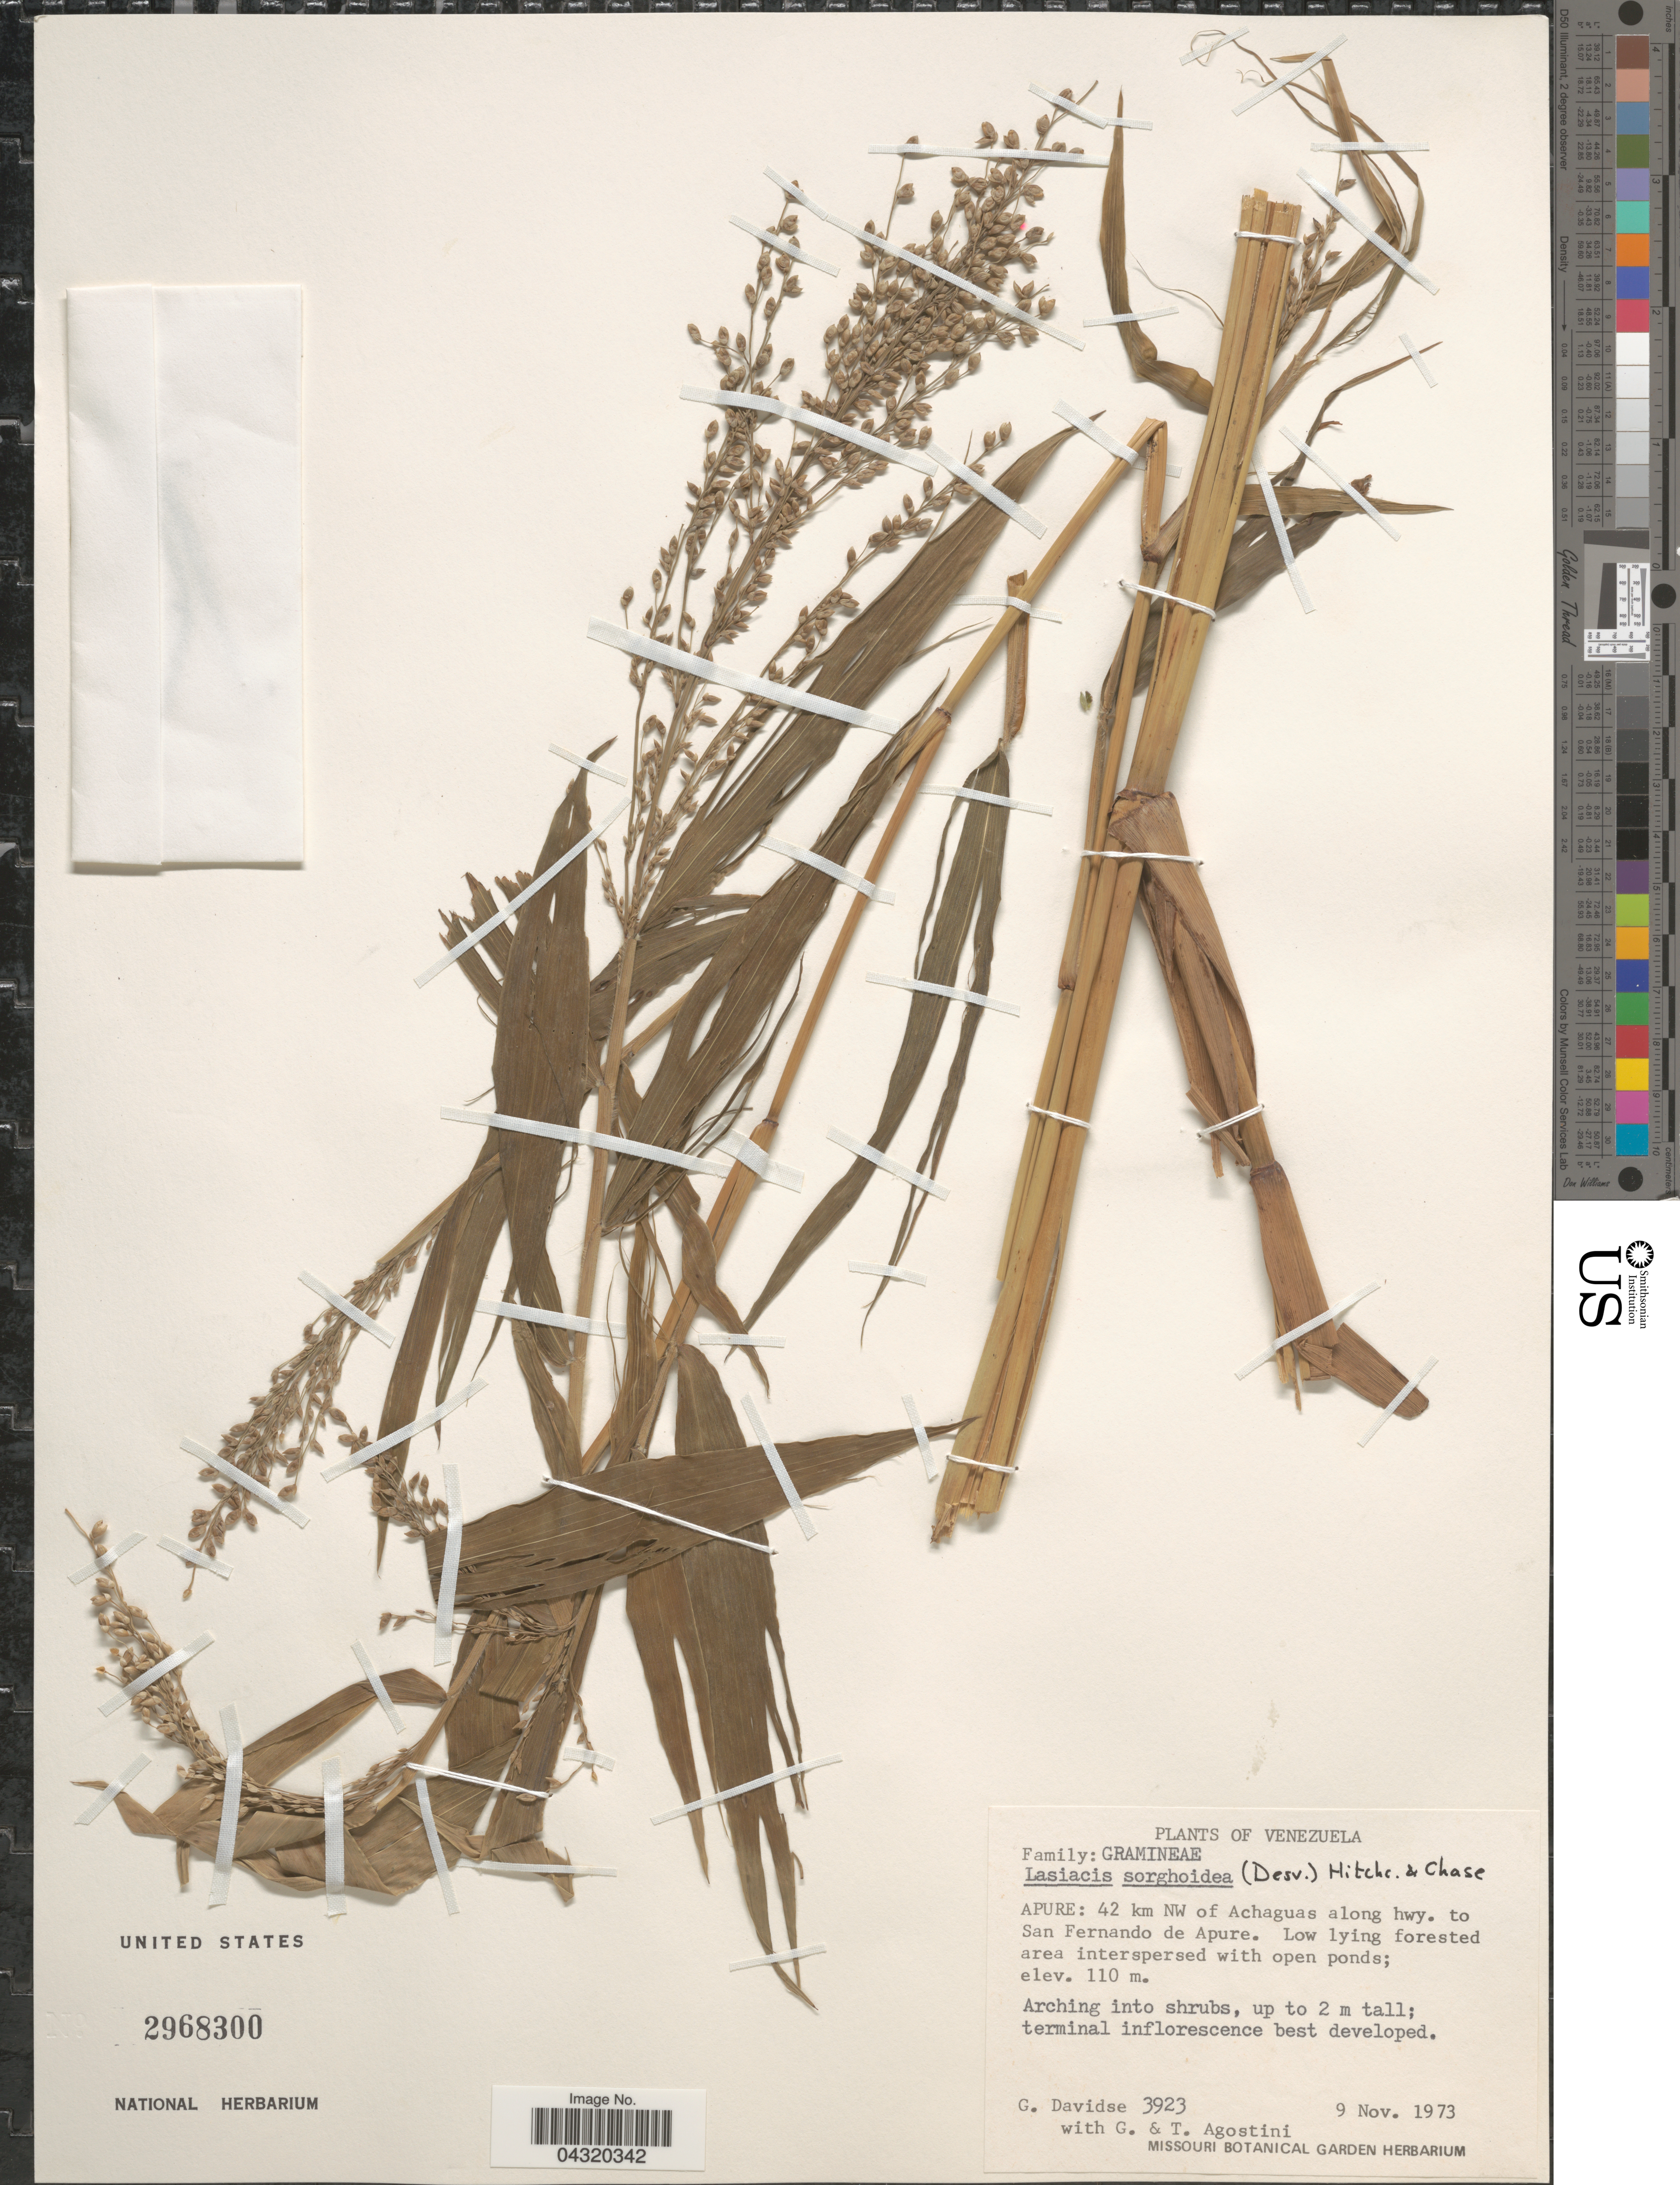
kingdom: Plantae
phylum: Tracheophyta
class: Liliopsida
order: Poales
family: Poaceae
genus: Lasiacis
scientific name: Lasiacis sorghoidea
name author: (Desv. ex Ham.) Hitchc. & Chase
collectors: G. Davidse, G. Agostini & T. Agostini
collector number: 3923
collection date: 1973-11-09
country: Venezuela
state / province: Apure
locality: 42 km NW of Achaguas along hwy. to San Fernando de Apure.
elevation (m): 110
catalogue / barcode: US 2968300